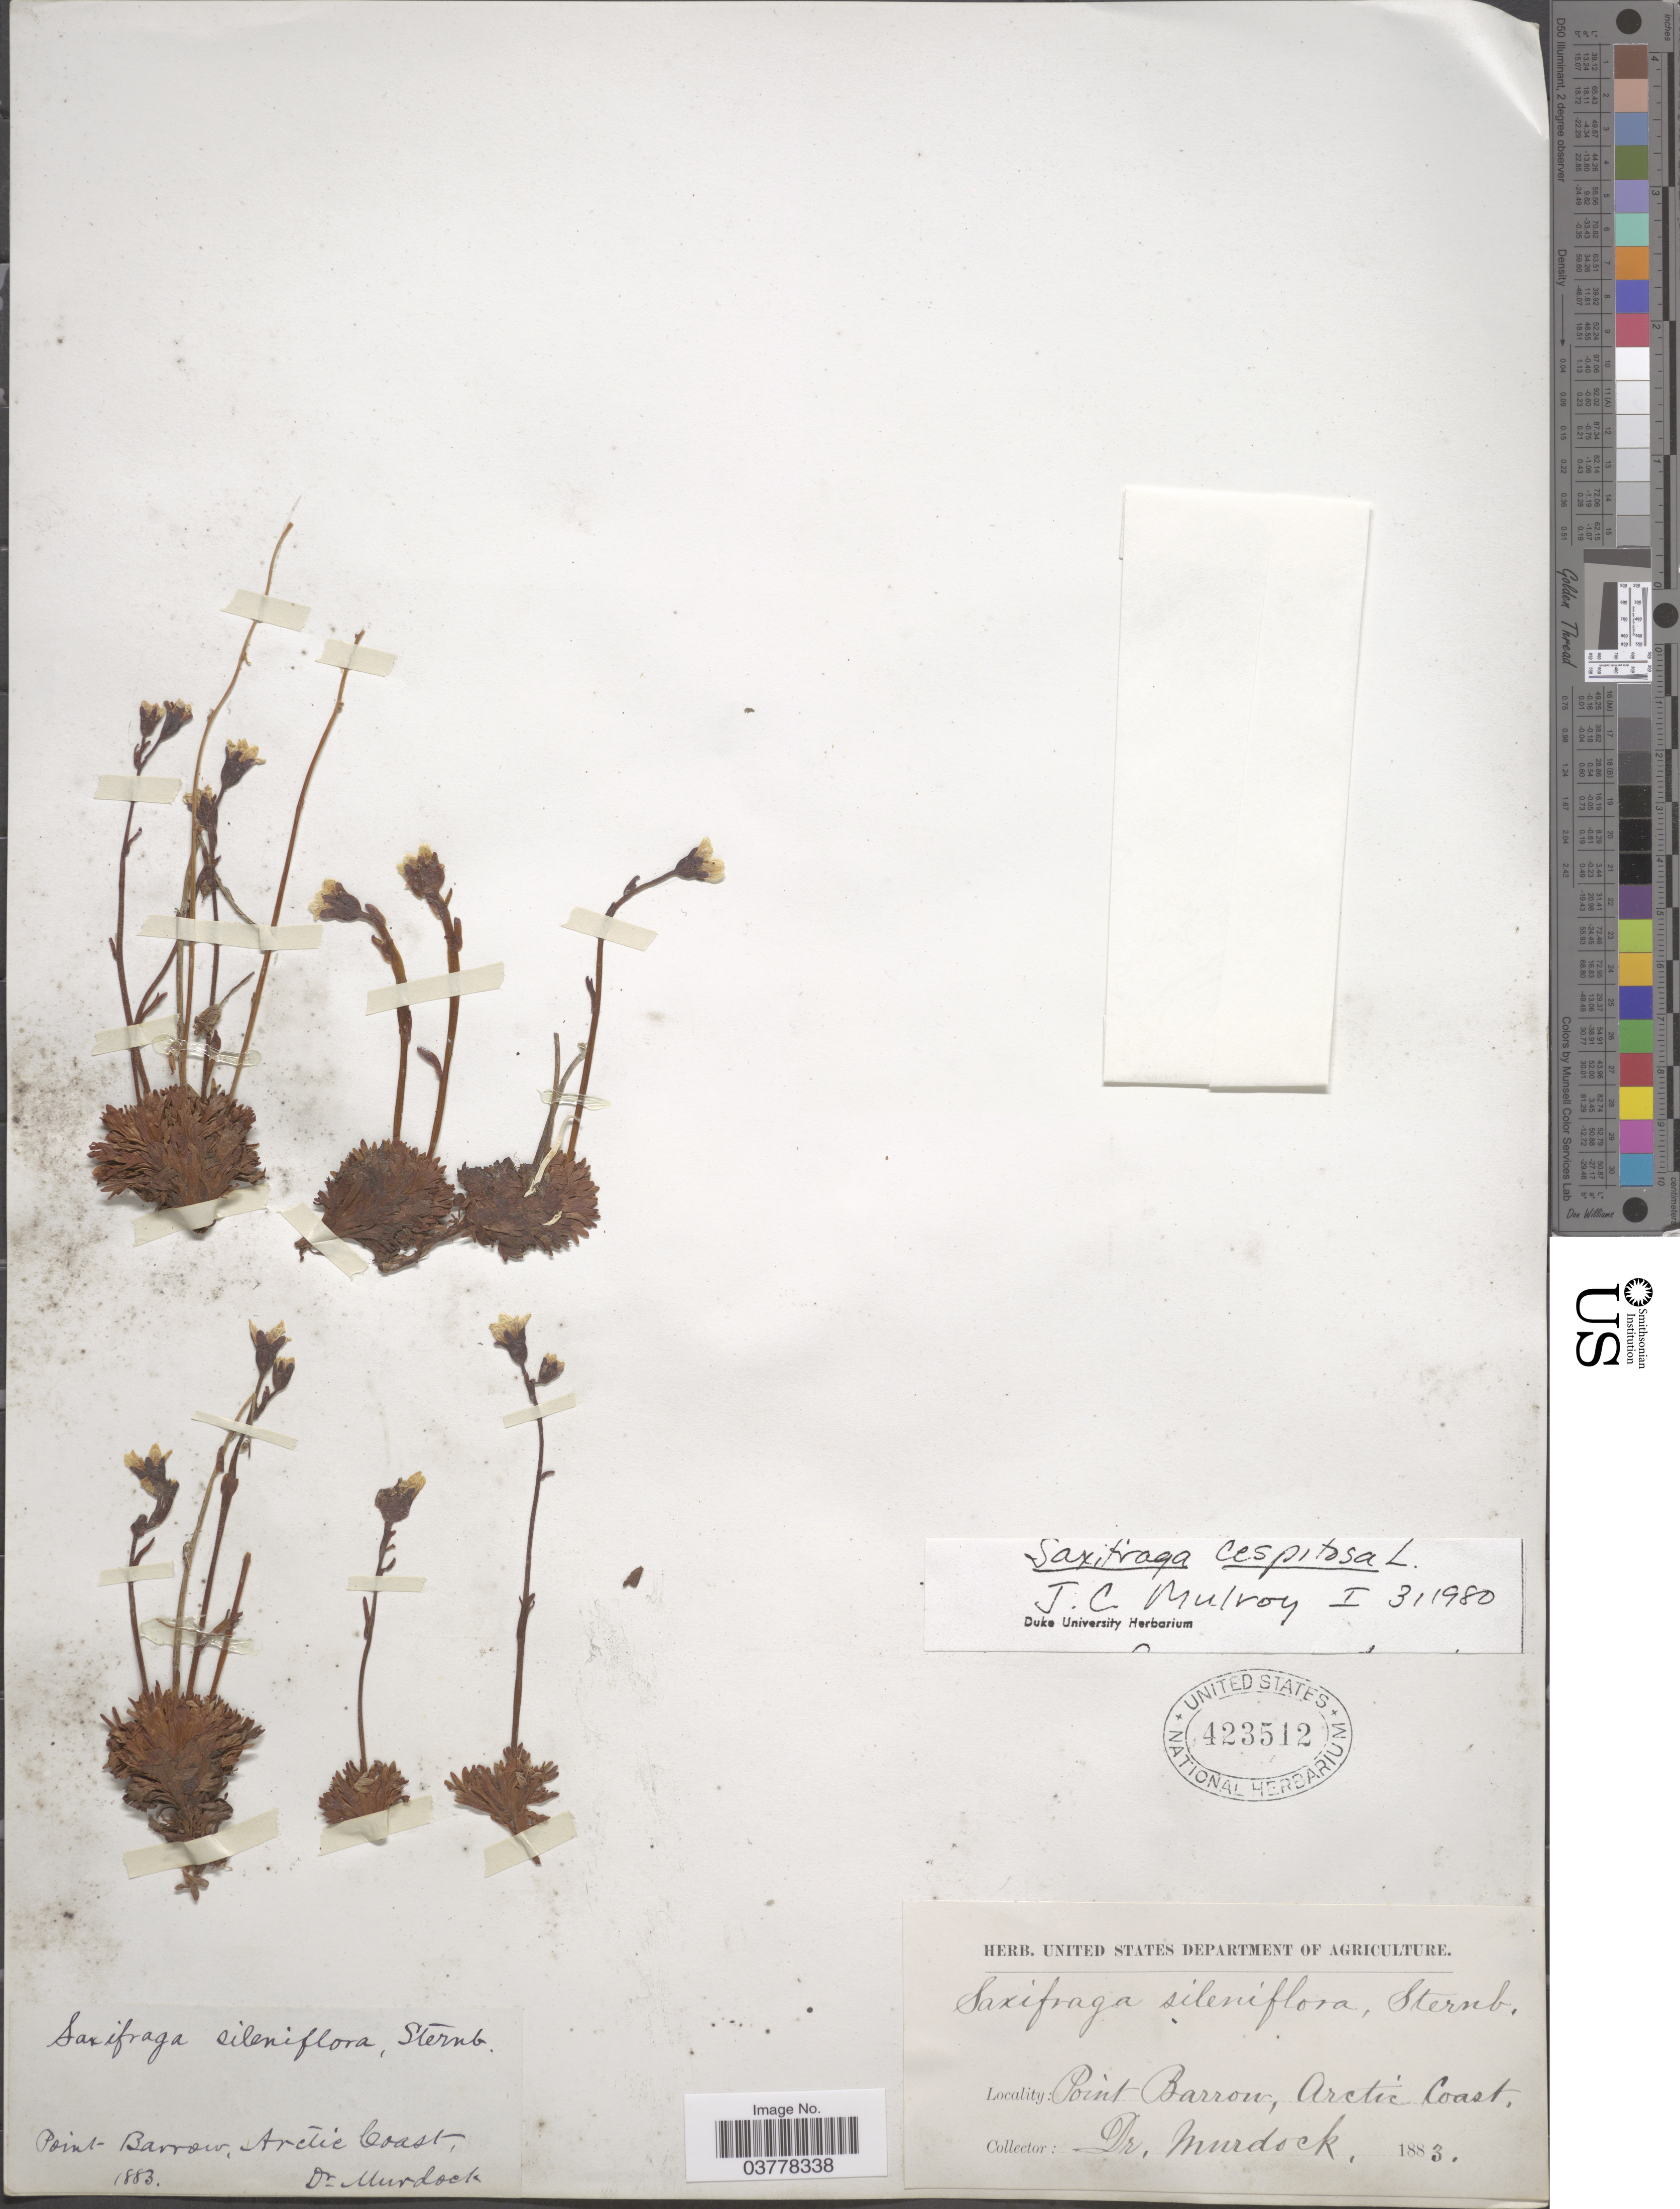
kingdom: Plantae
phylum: Tracheophyta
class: Magnoliopsida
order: Saxifragales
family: Saxifragaceae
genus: Saxifraga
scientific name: Saxifraga caespitosa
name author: L.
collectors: -. Murdock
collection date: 1883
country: United States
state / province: Alaska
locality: Point Barrow, Arctic Coast.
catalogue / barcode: US 423512